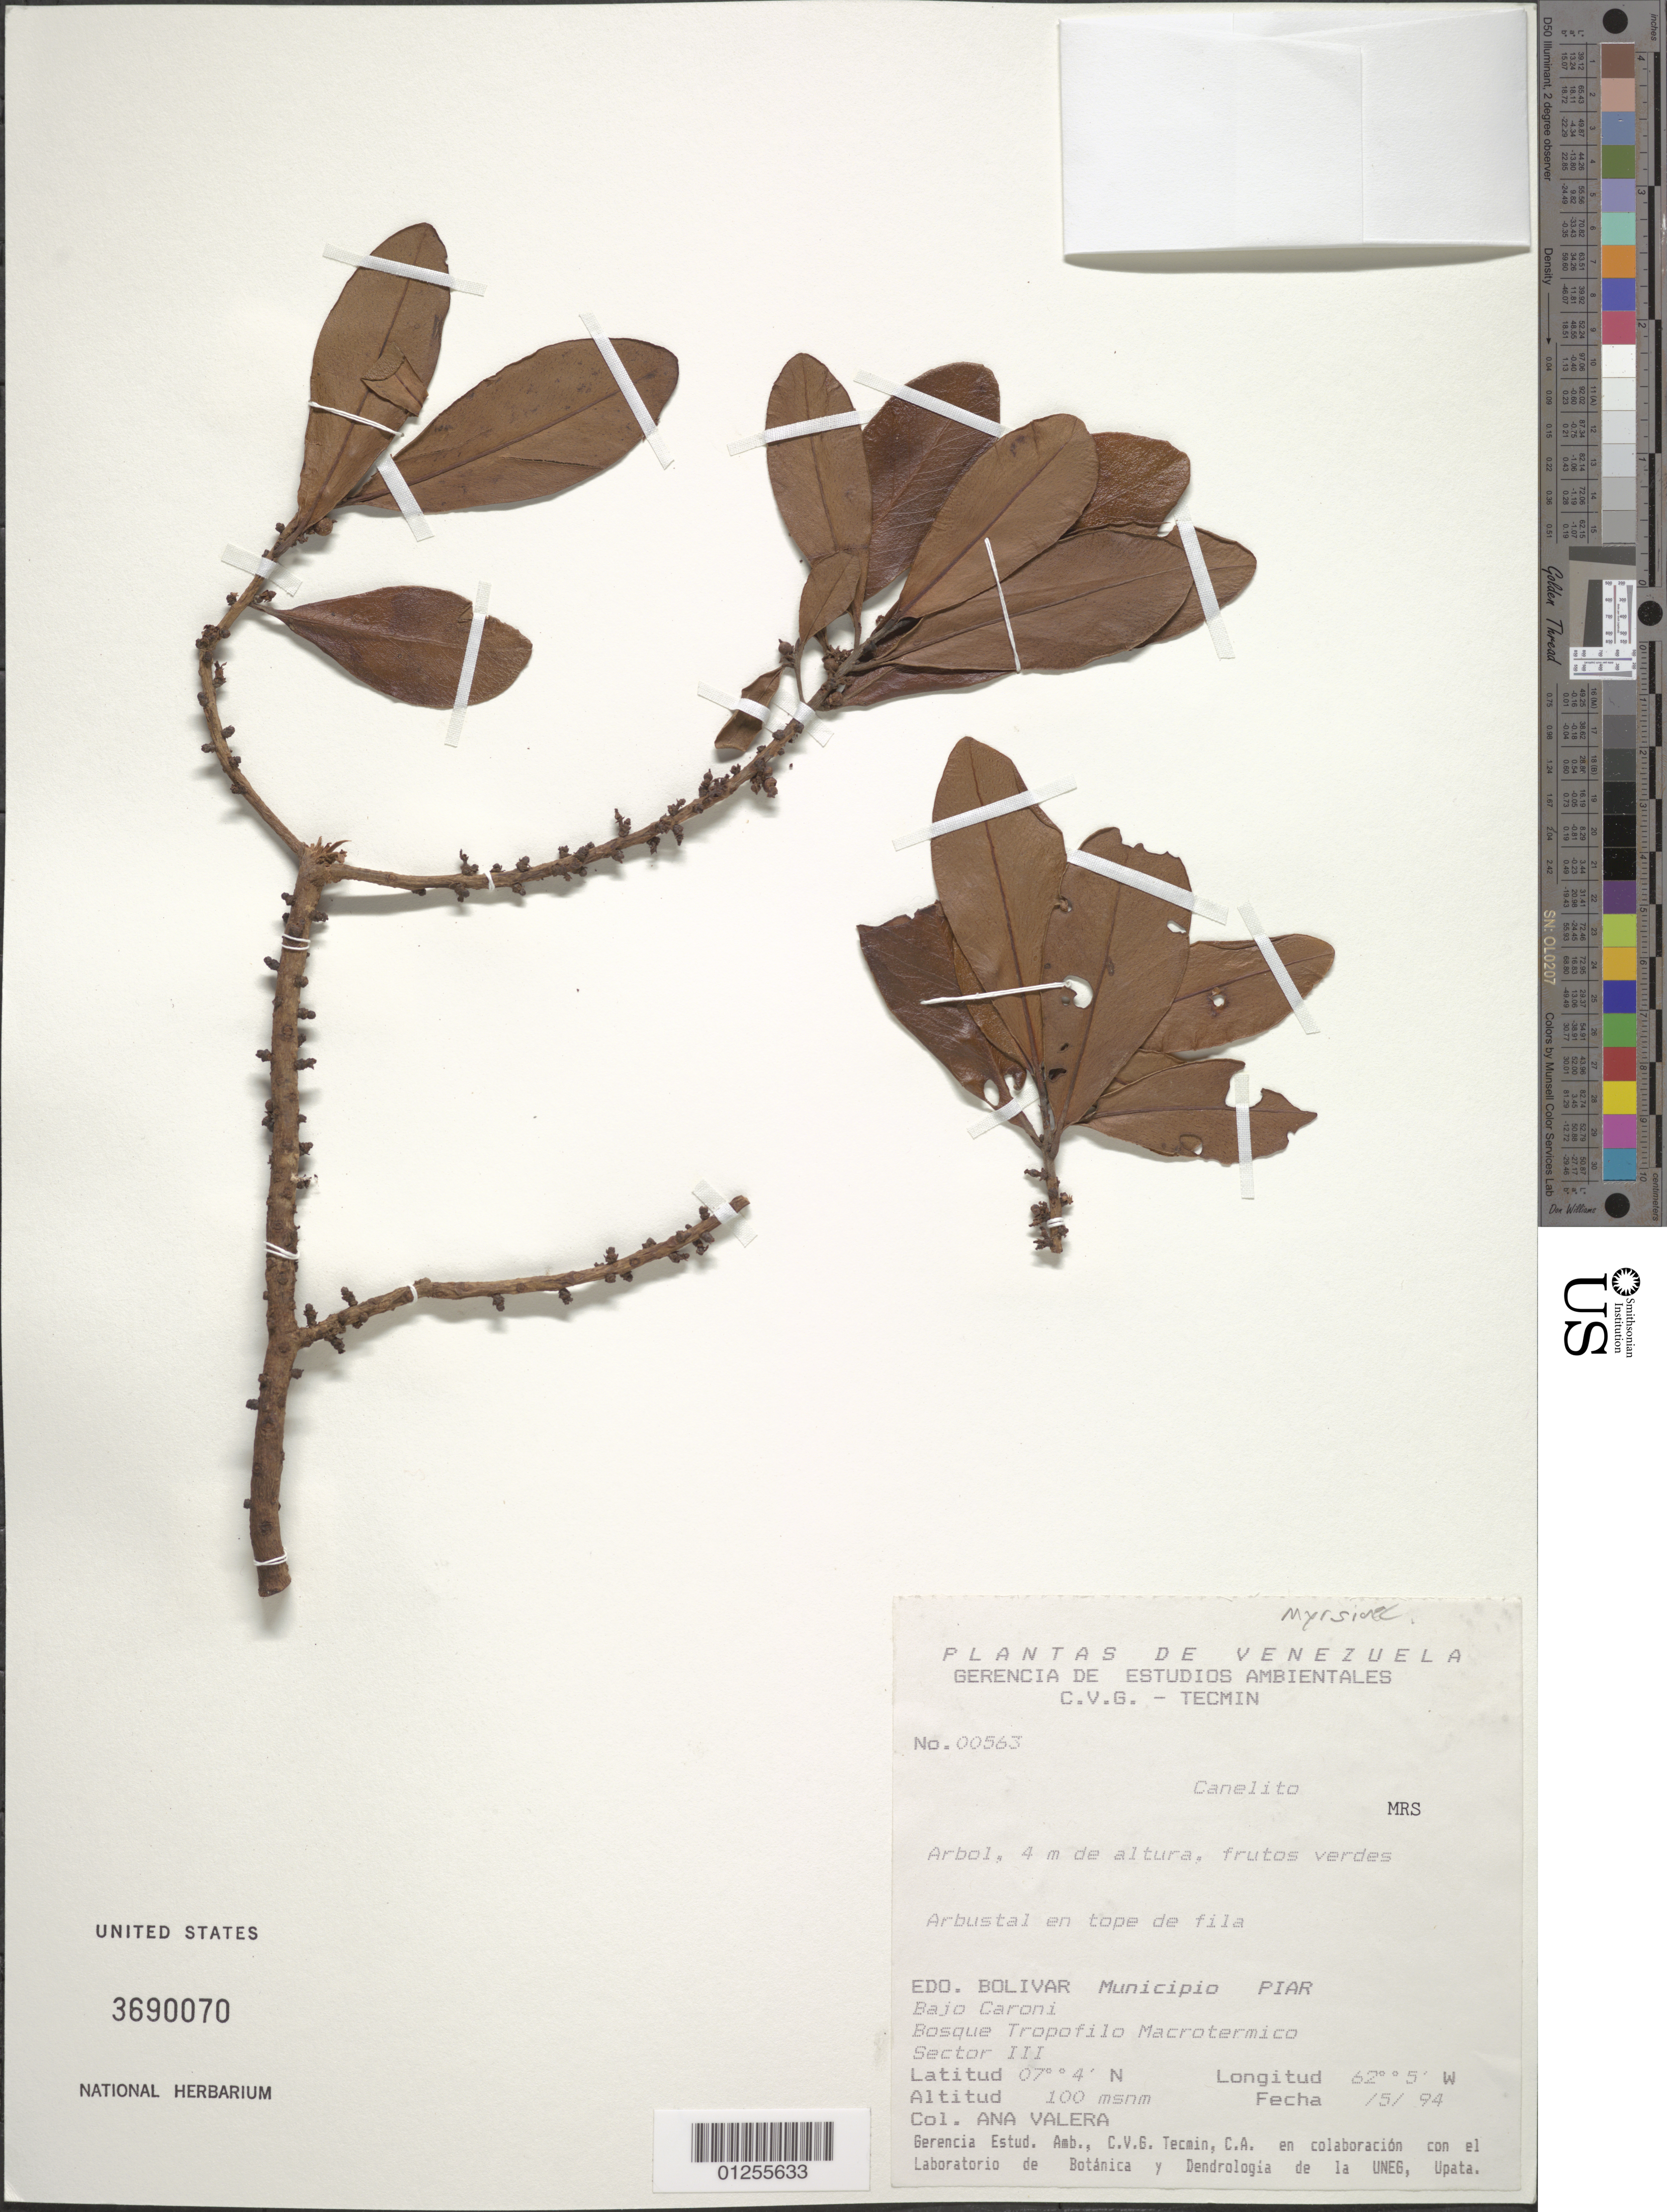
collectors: A. Valera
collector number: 563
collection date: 1994-05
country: Venezuela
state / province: Bolívar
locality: Mun. Piar, Bajo Caroni, Sector III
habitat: Bosque Tropofilo Macrotermico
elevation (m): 100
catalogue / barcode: US 3690070